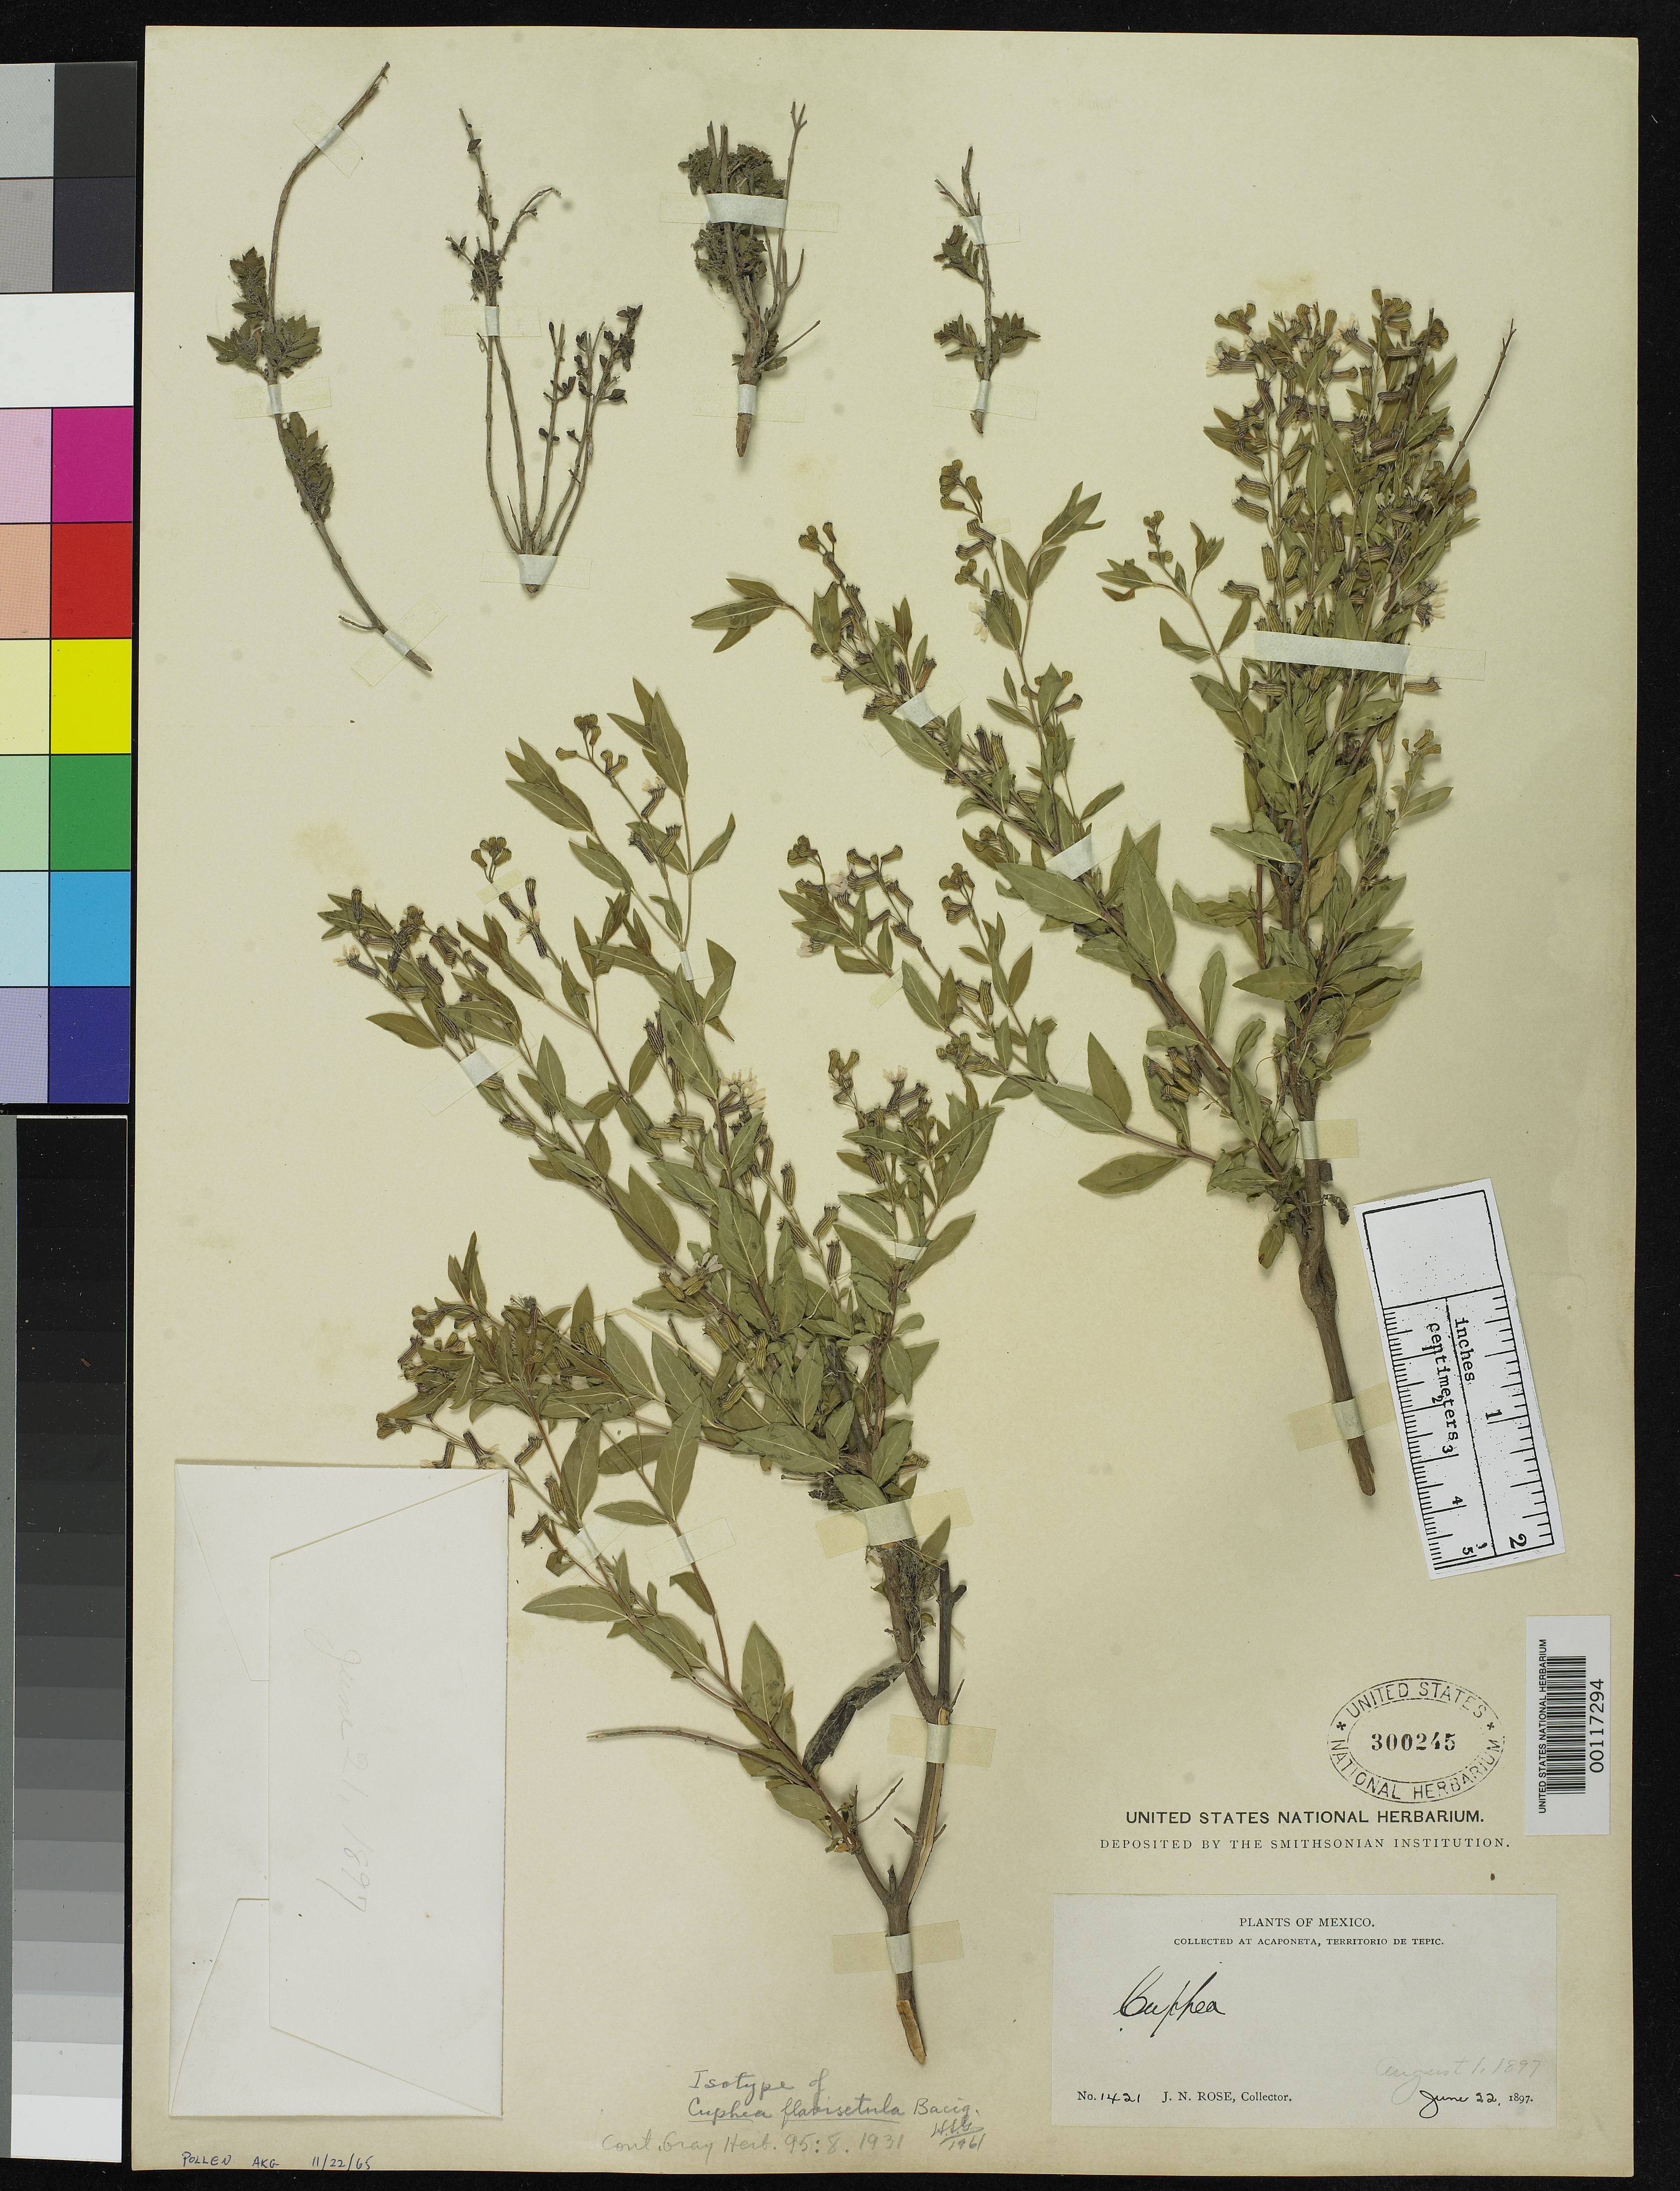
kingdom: Plantae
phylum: Tracheophyta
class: Magnoliopsida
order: Myrtales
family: Lythraceae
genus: Cuphea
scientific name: Cuphea flavisetula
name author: Bacigalupi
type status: Isotype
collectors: J. N. Rose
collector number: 1421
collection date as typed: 01 Aug 1897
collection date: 1897-08-01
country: Mexico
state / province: Nayarit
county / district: Tepic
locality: Acaponeta.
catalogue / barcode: US 300245